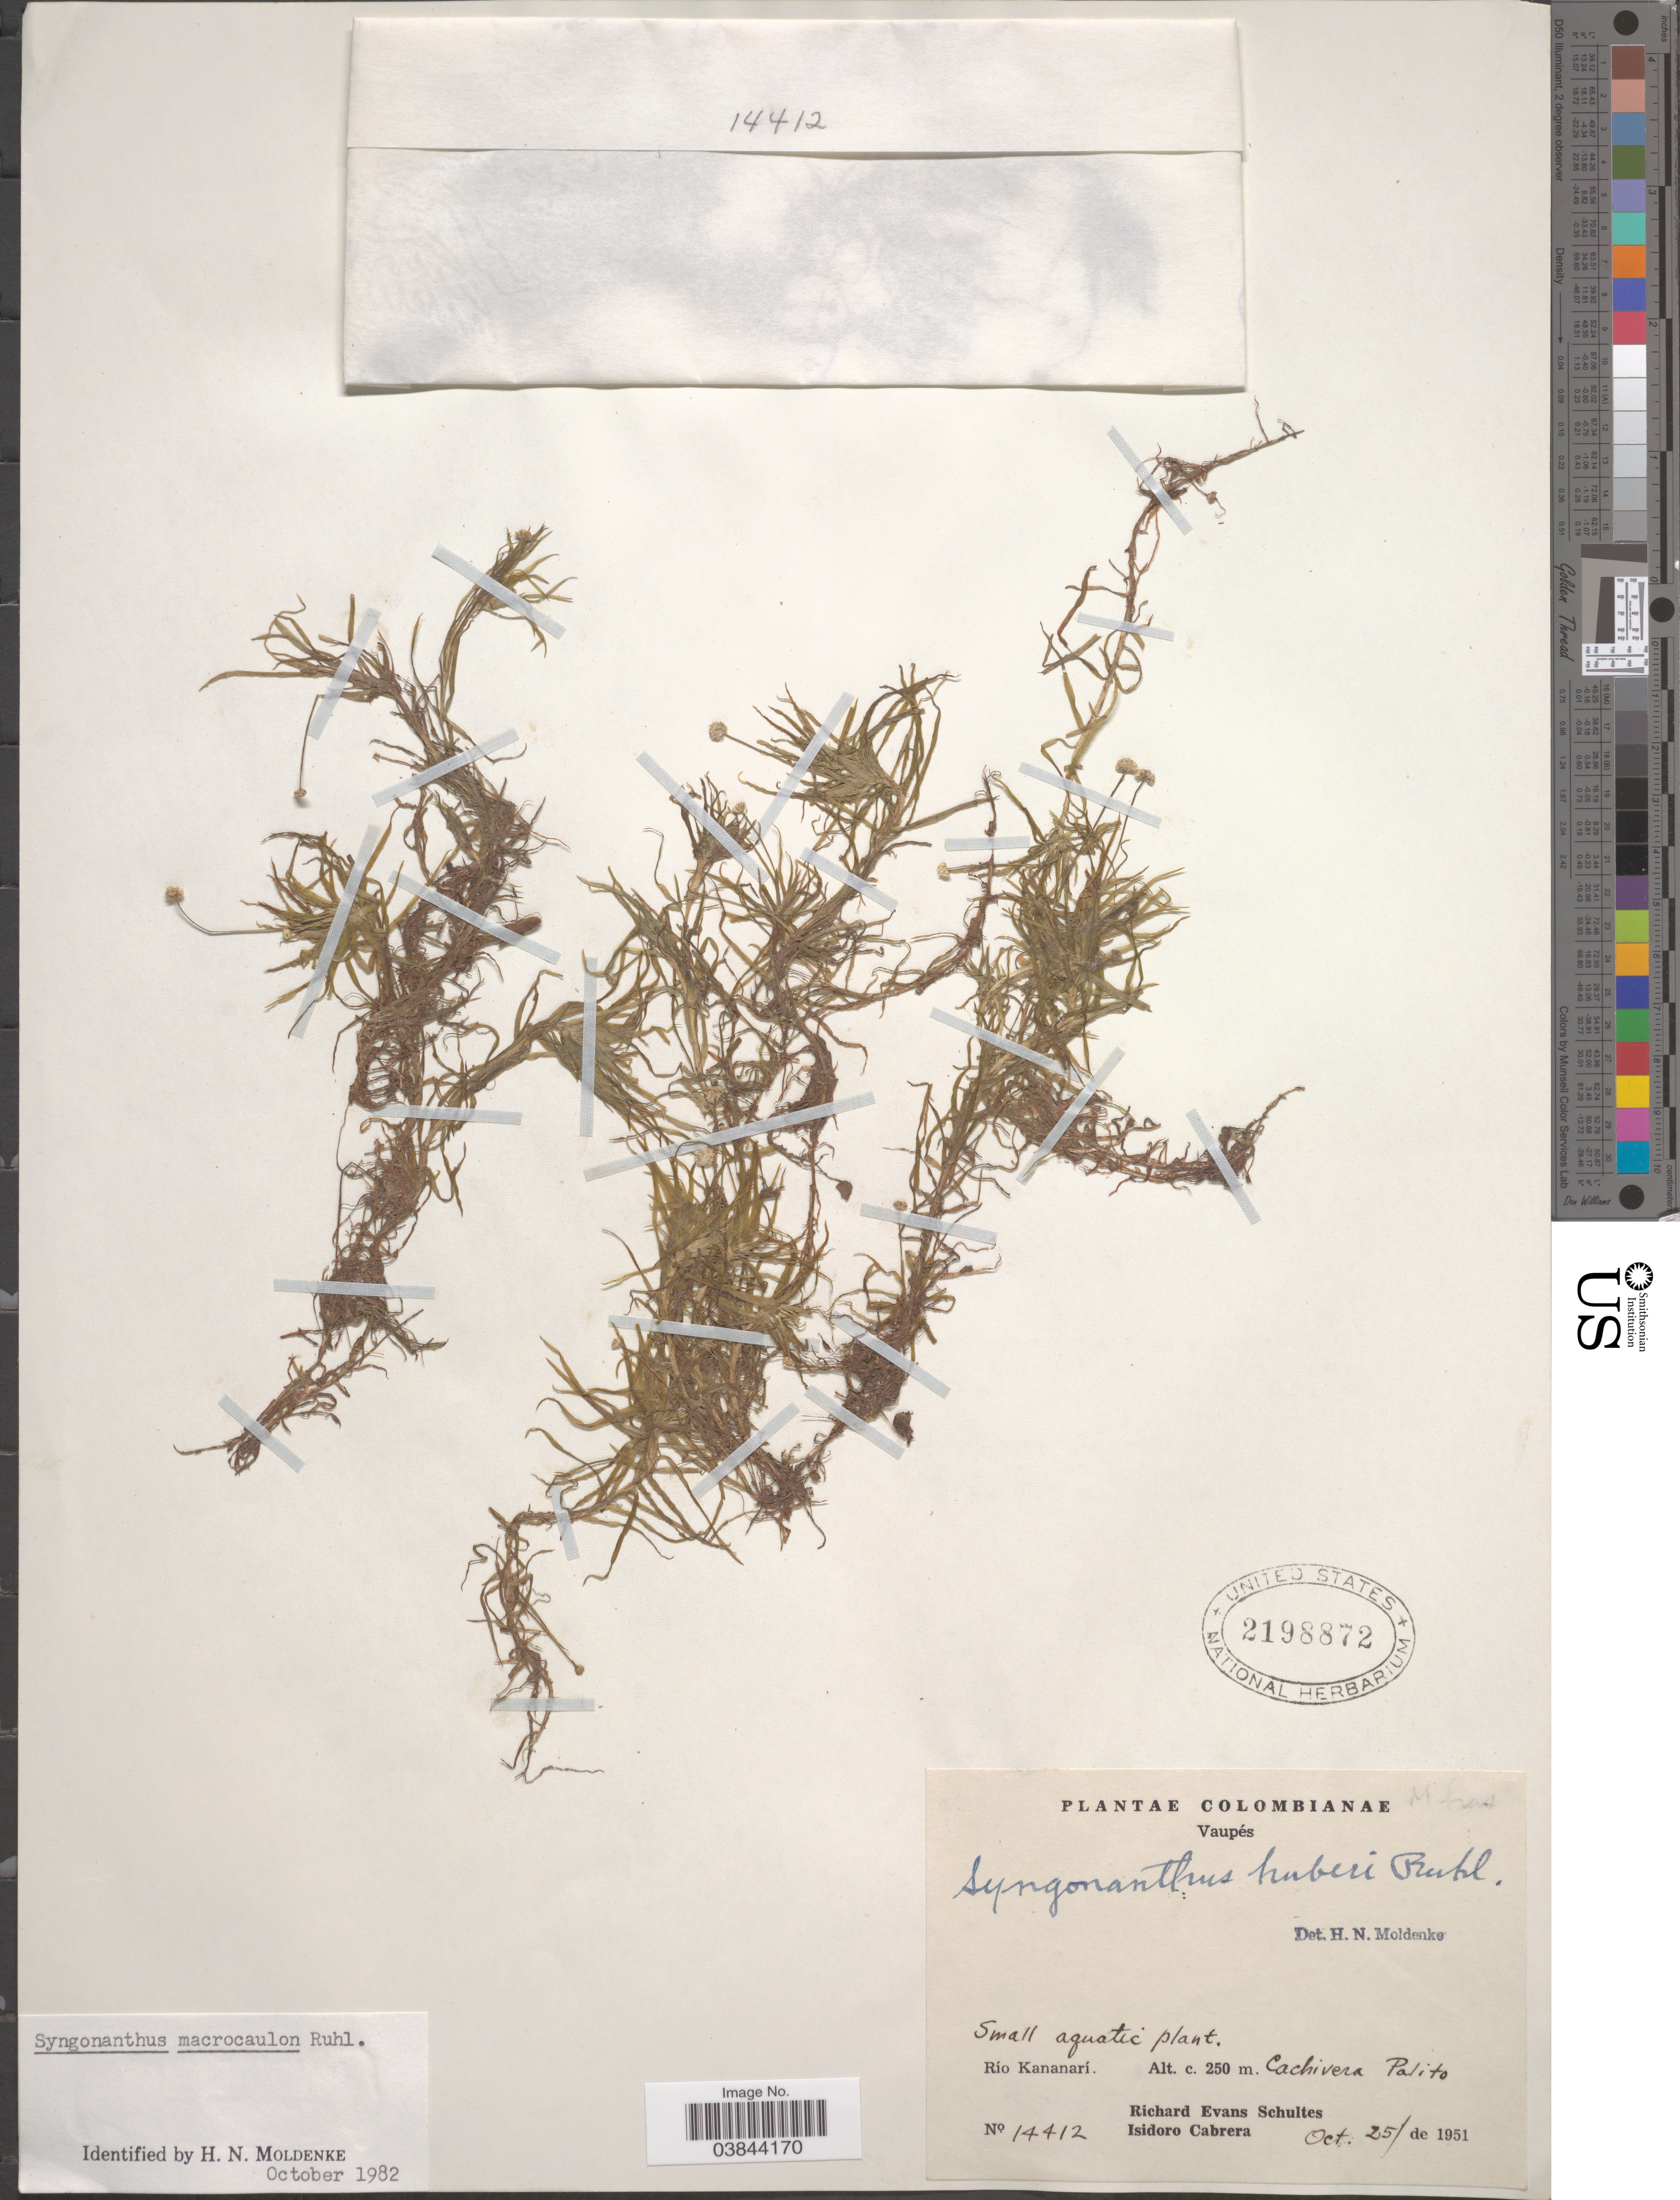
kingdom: Plantae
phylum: Tracheophyta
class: Liliopsida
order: Poales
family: Eriocaulaceae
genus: Syngonanthus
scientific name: Syngonanthus macrocaulon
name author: Ruhland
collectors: R. E. Schultes & I. Cabrera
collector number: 14412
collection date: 1951-10-25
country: Colombia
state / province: Vaupés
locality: Río Kananarí. Cachivera Palito.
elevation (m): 250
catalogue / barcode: US 2198872